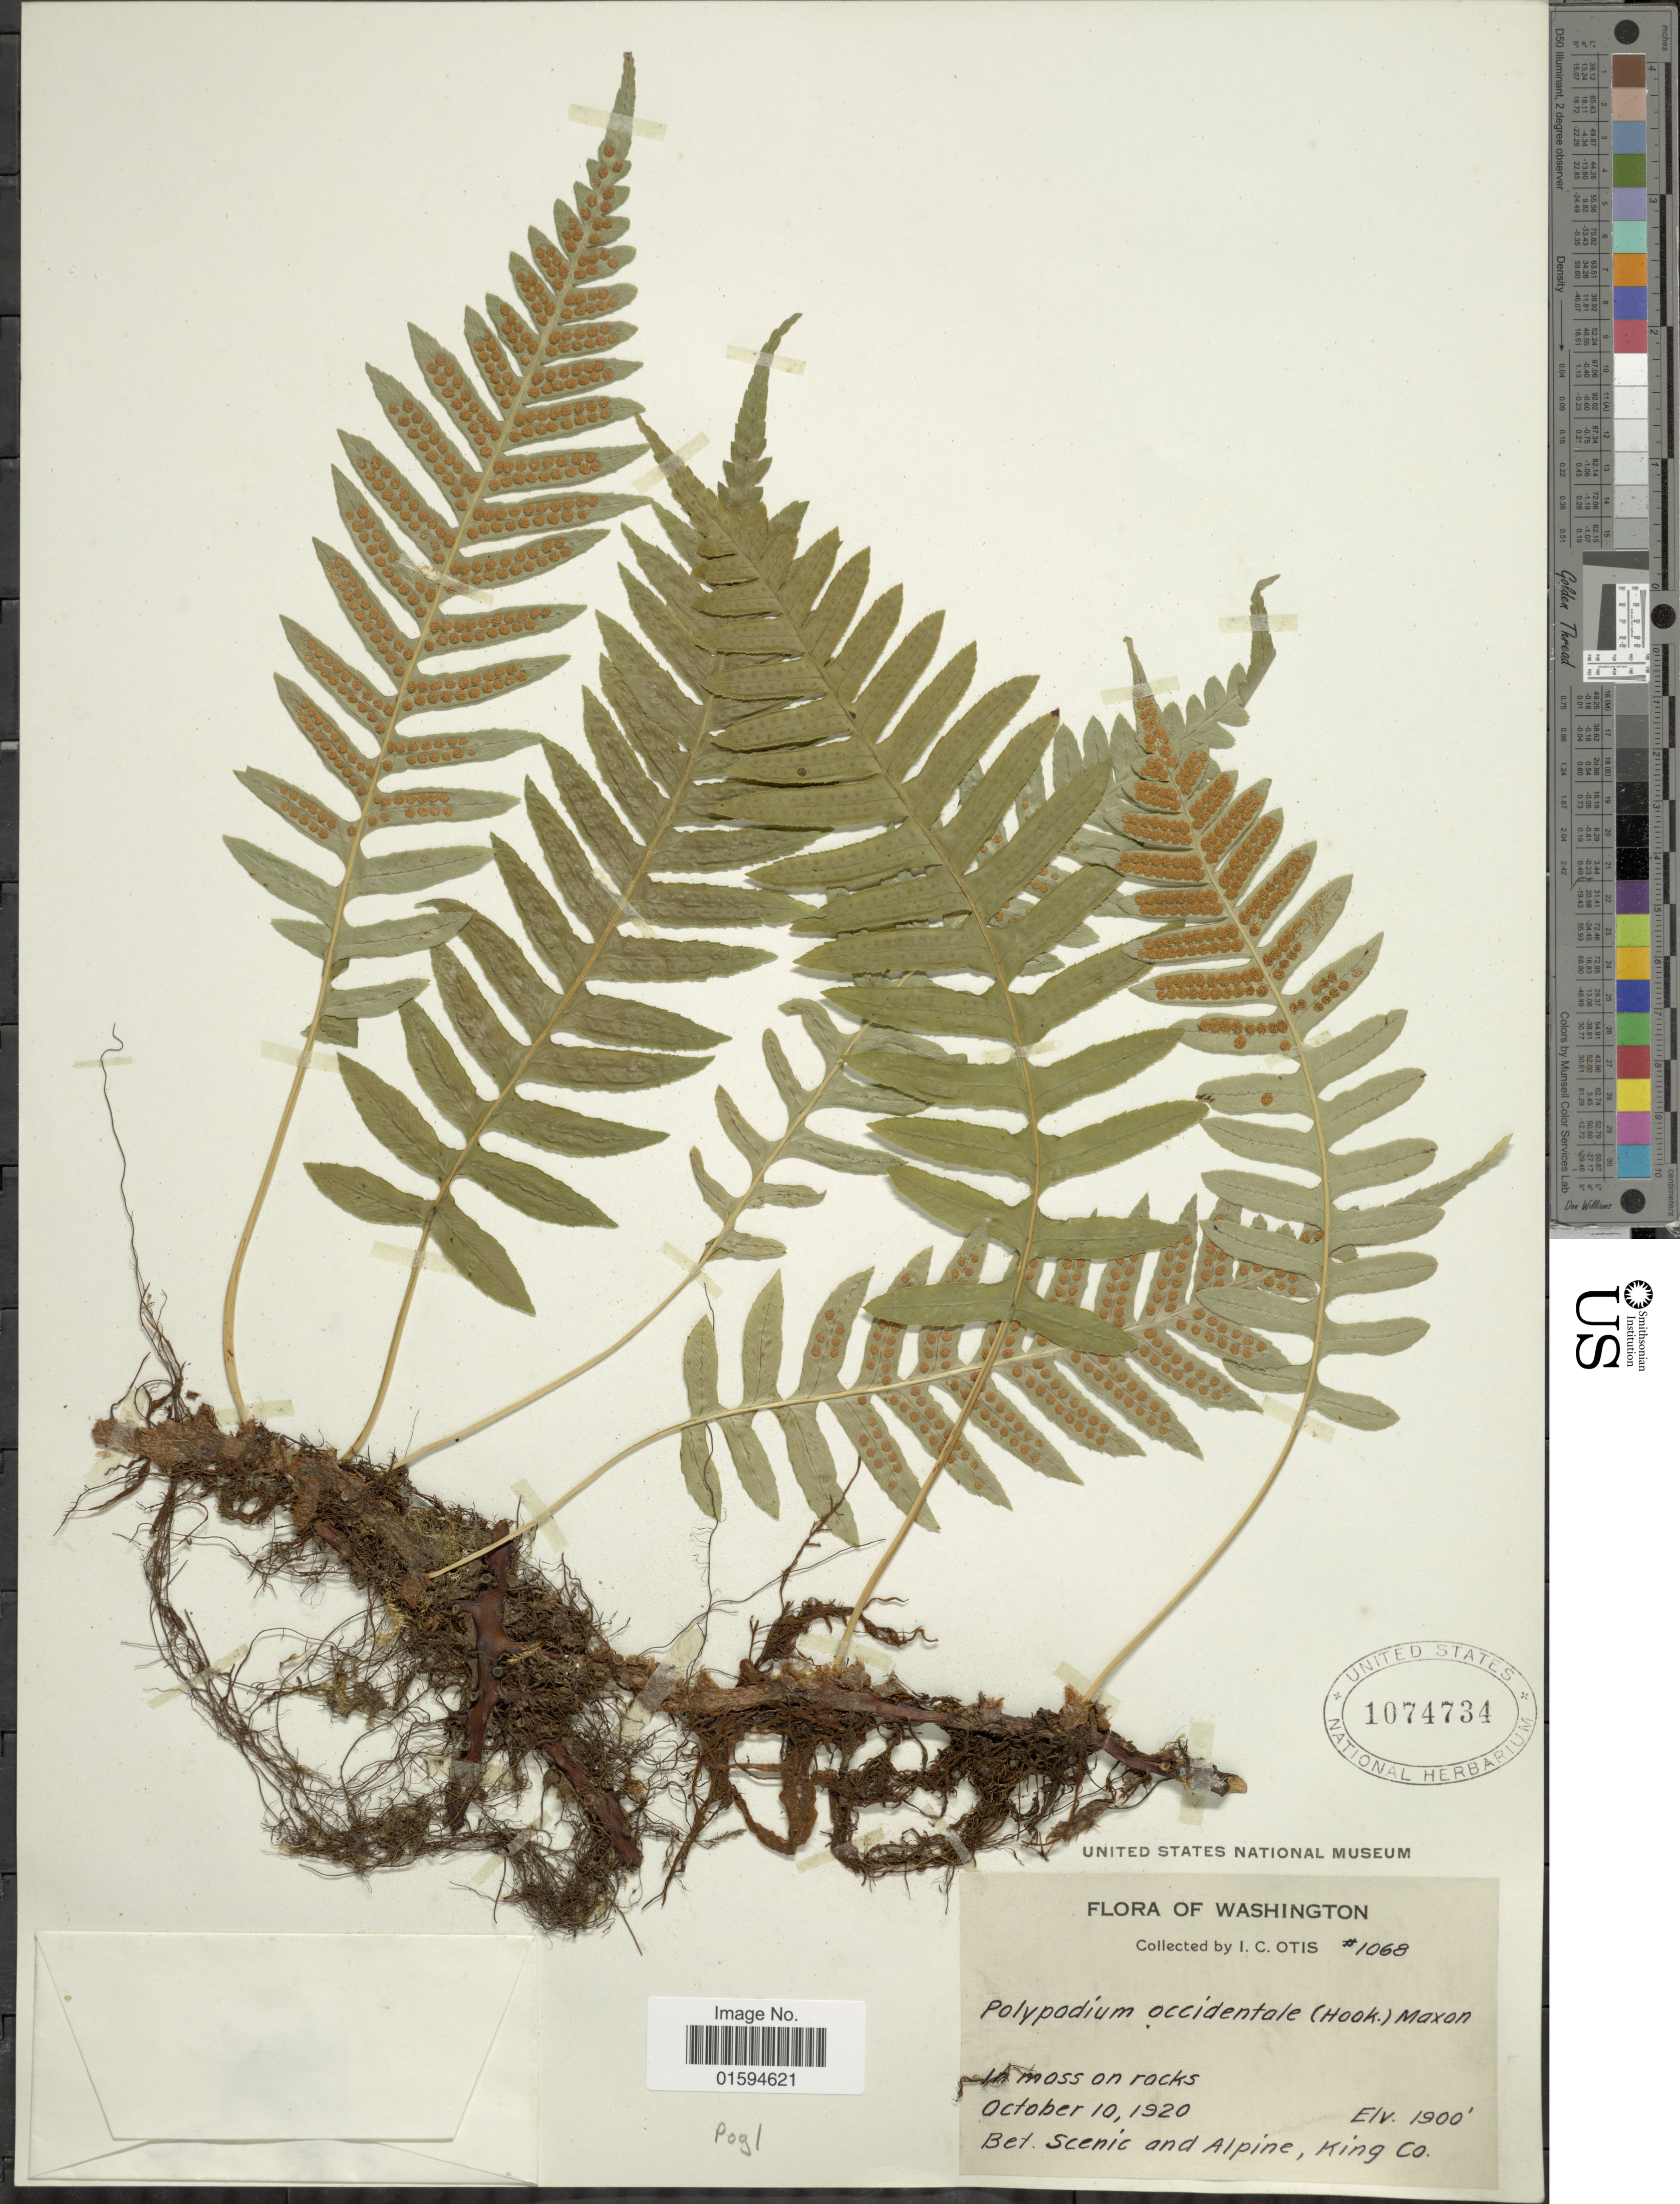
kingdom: Plantae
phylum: Tracheophyta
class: Polypodiopsida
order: Polypodiales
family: Polypodiaceae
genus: Polypodium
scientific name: Polypodium glycyrrhiza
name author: D.C. Eaton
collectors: I. C. Otis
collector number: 1068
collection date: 1920-10-10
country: United States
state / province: Washington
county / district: King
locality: Bet. scenic and Alpine, King Co.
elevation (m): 579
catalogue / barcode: US 1074734